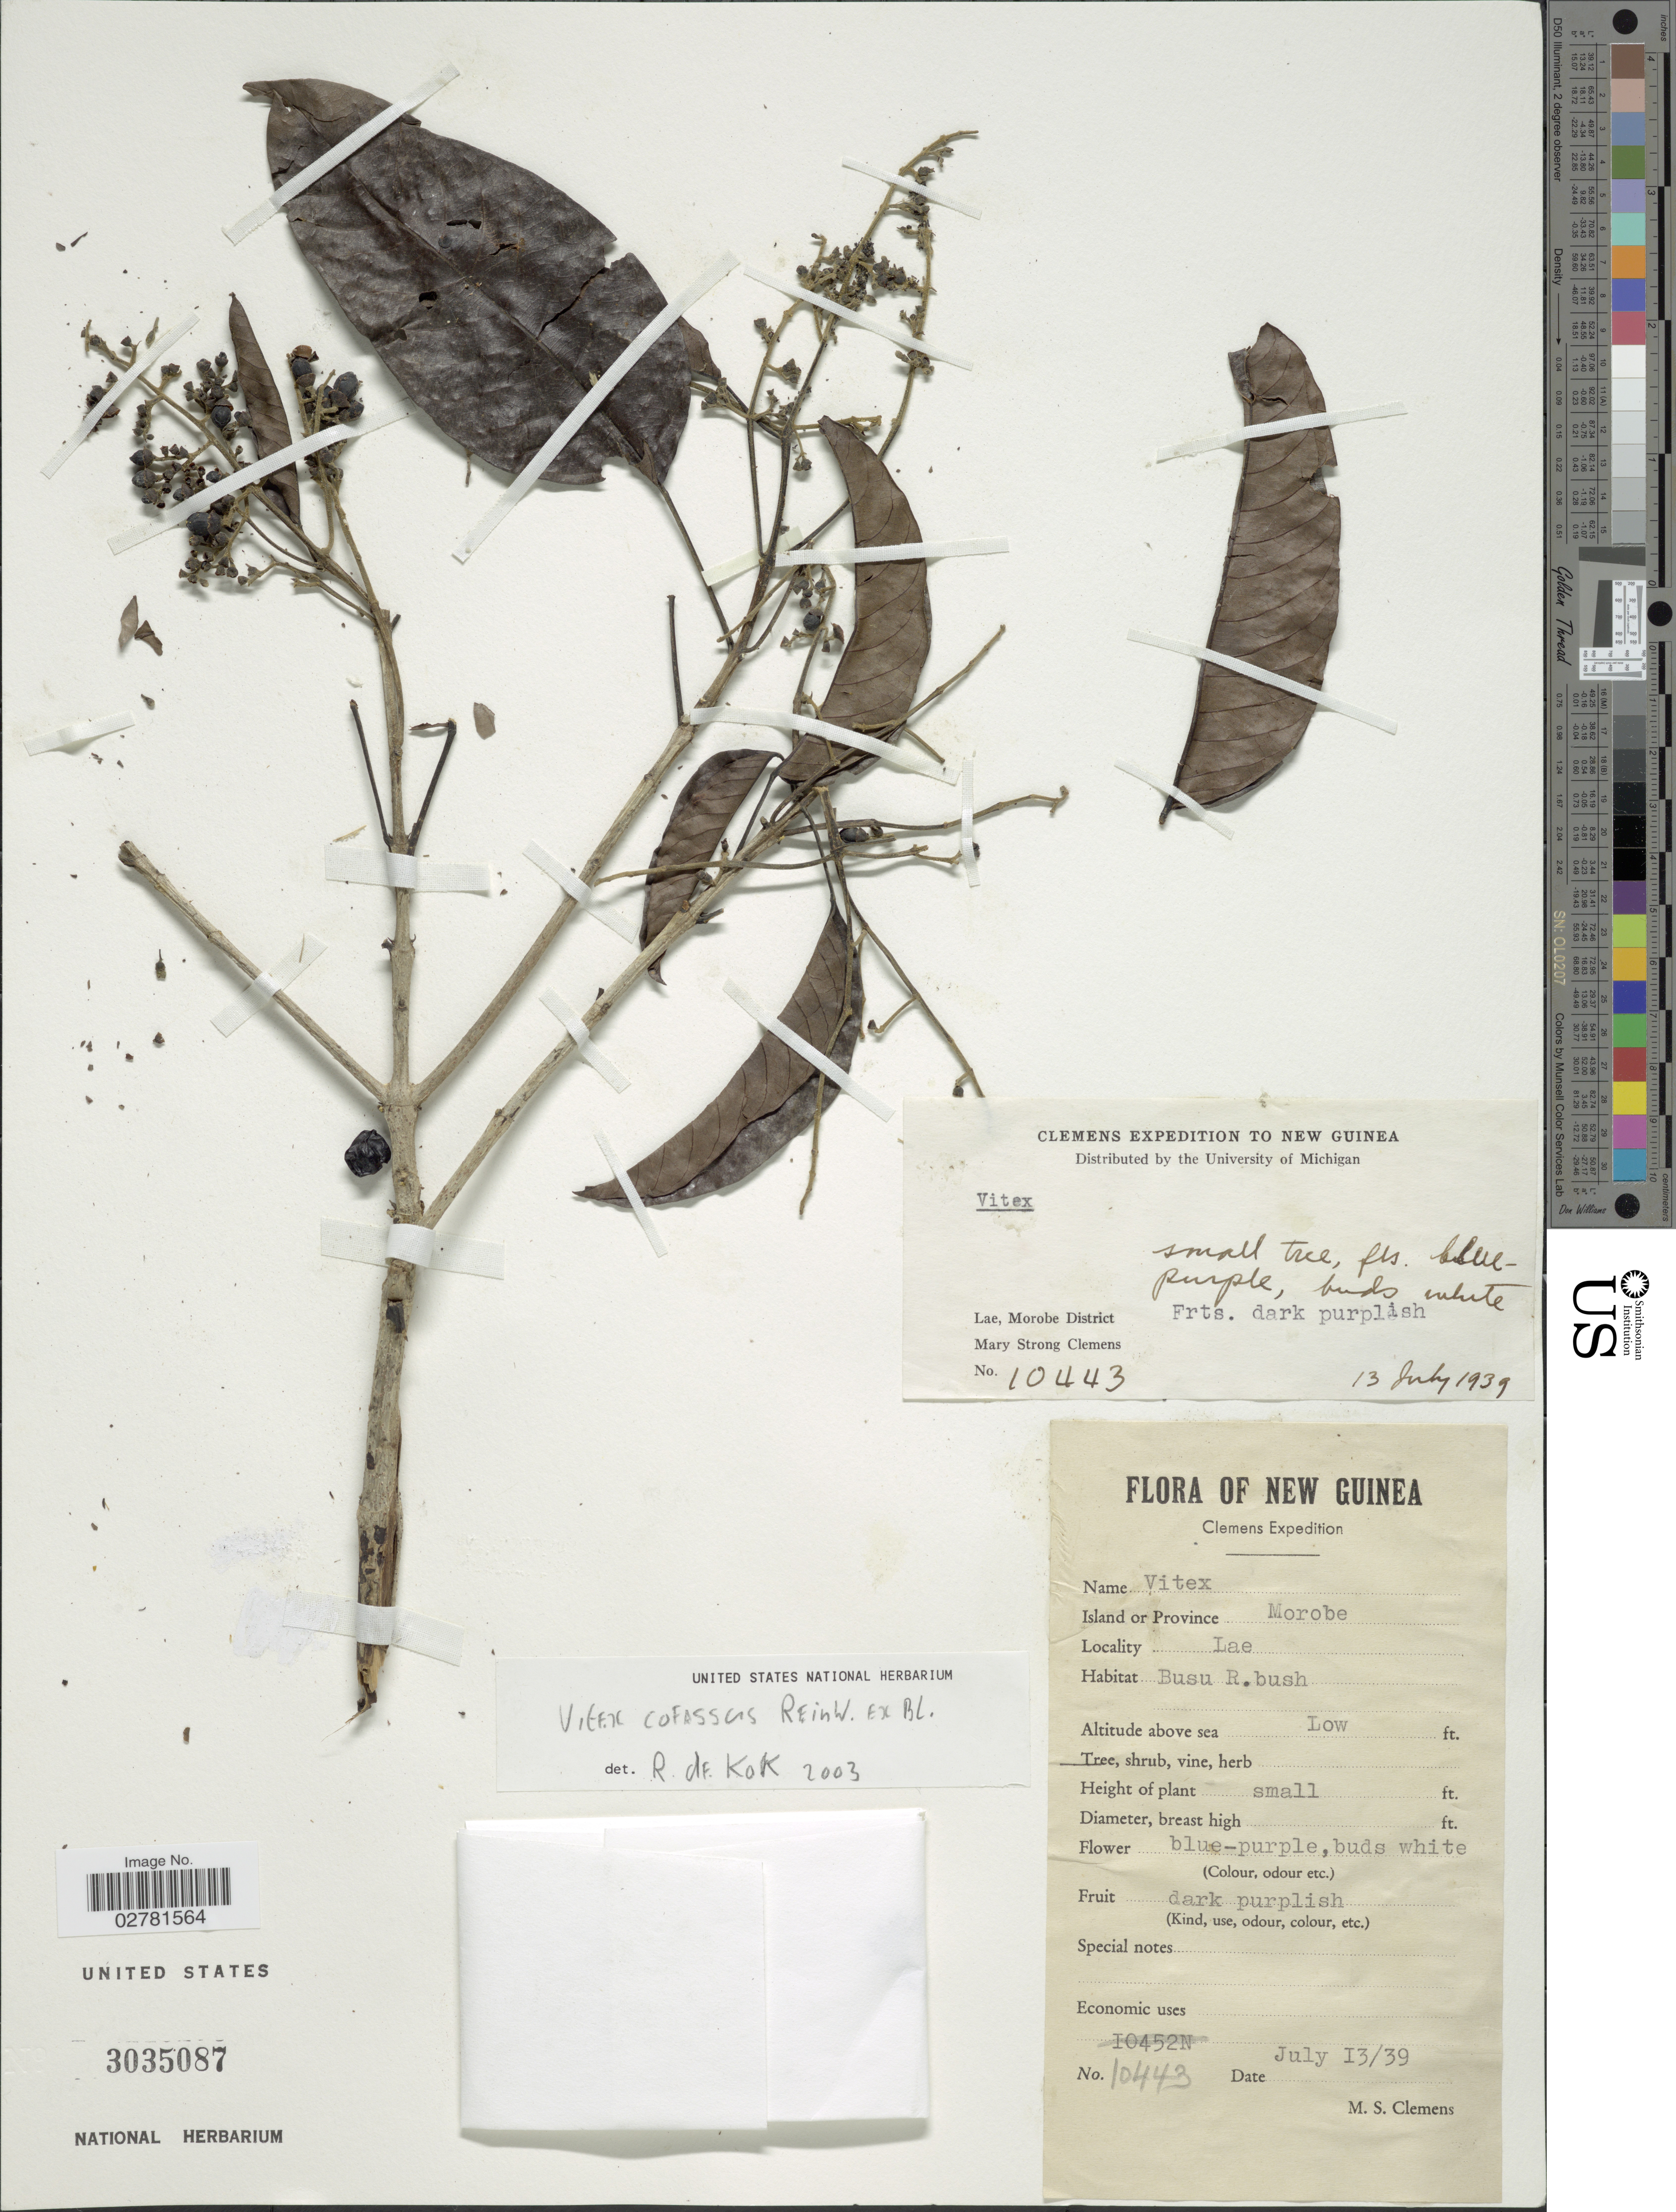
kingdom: Plantae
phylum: Tracheophyta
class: Magnoliopsida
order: Lamiales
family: Lamiaceae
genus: Vitex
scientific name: Vitex cofassus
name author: Reinw. ex Blume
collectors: M. S. Clemens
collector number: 10443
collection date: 1939-07-13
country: Papua New Guinea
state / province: Morobe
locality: New Guinea. Lae, Morobe District.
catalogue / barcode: US 3035087